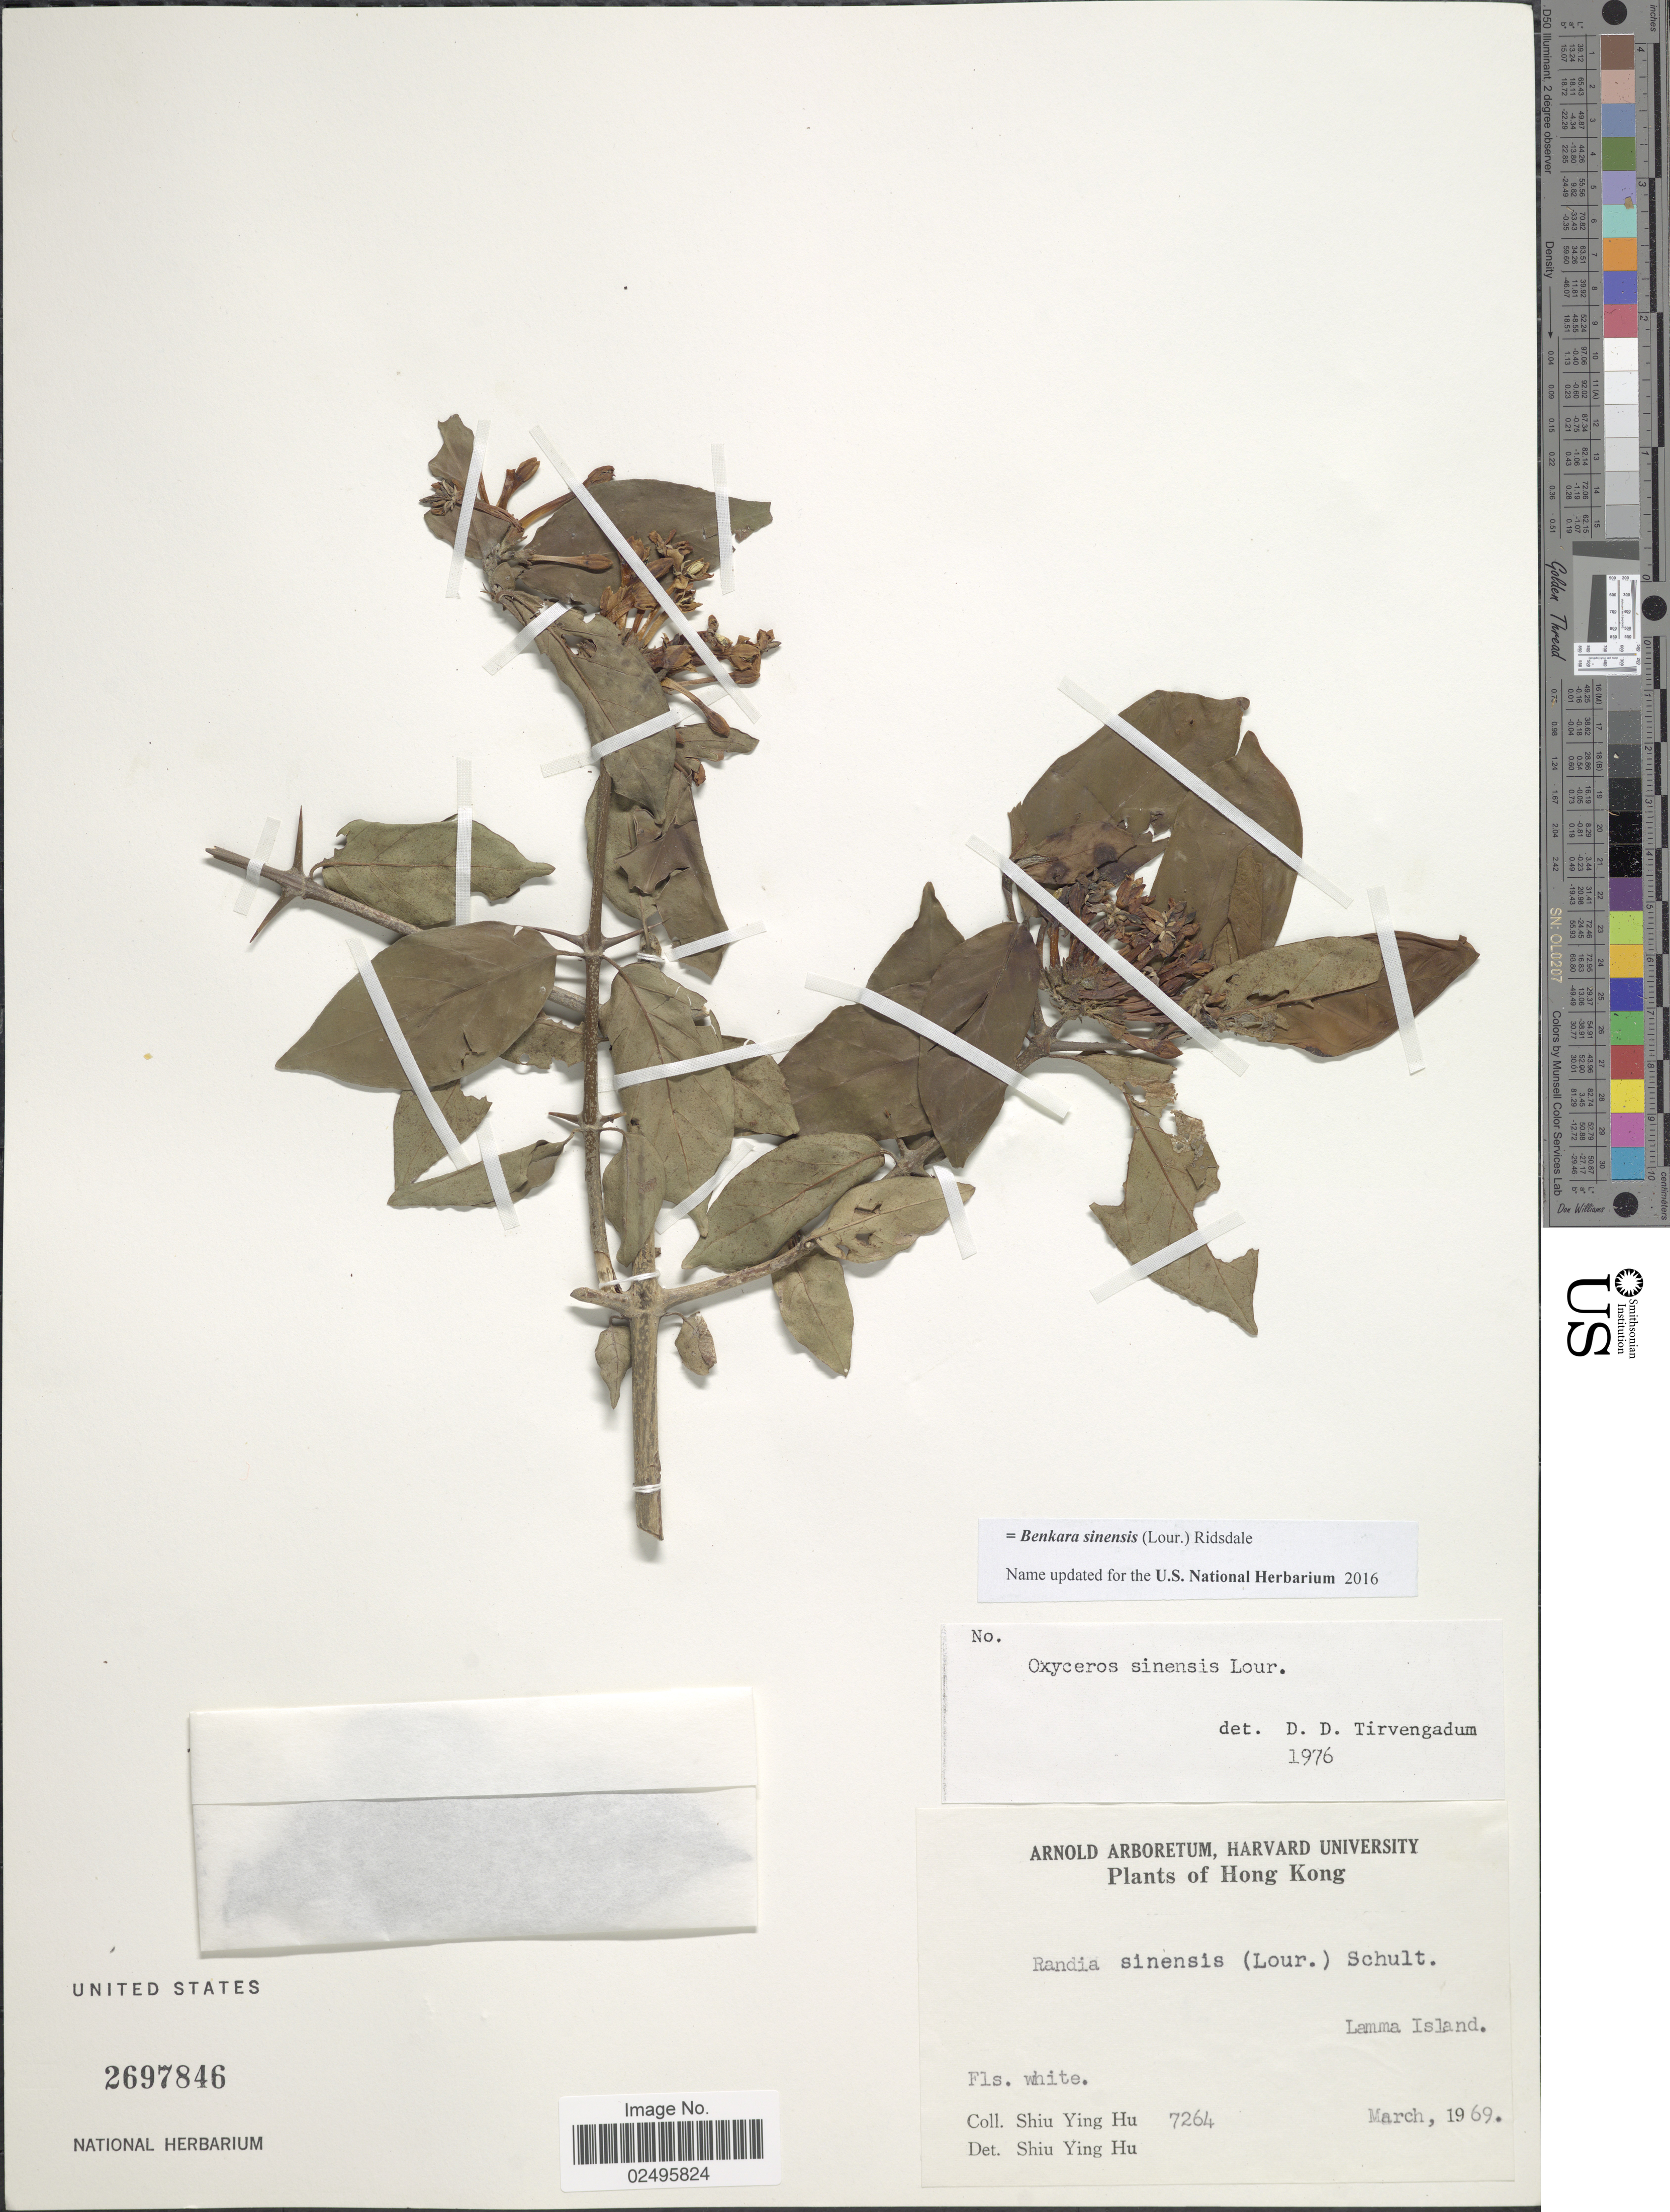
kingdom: Plantae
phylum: Tracheophyta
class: Magnoliopsida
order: Gentianales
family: Rubiaceae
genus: Oxyceros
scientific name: Oxyceros sinensis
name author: Lour.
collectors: S. Y. Hu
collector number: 7264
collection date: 1969-03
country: China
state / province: Hong Kong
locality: Lamma Island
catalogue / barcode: US 2697846